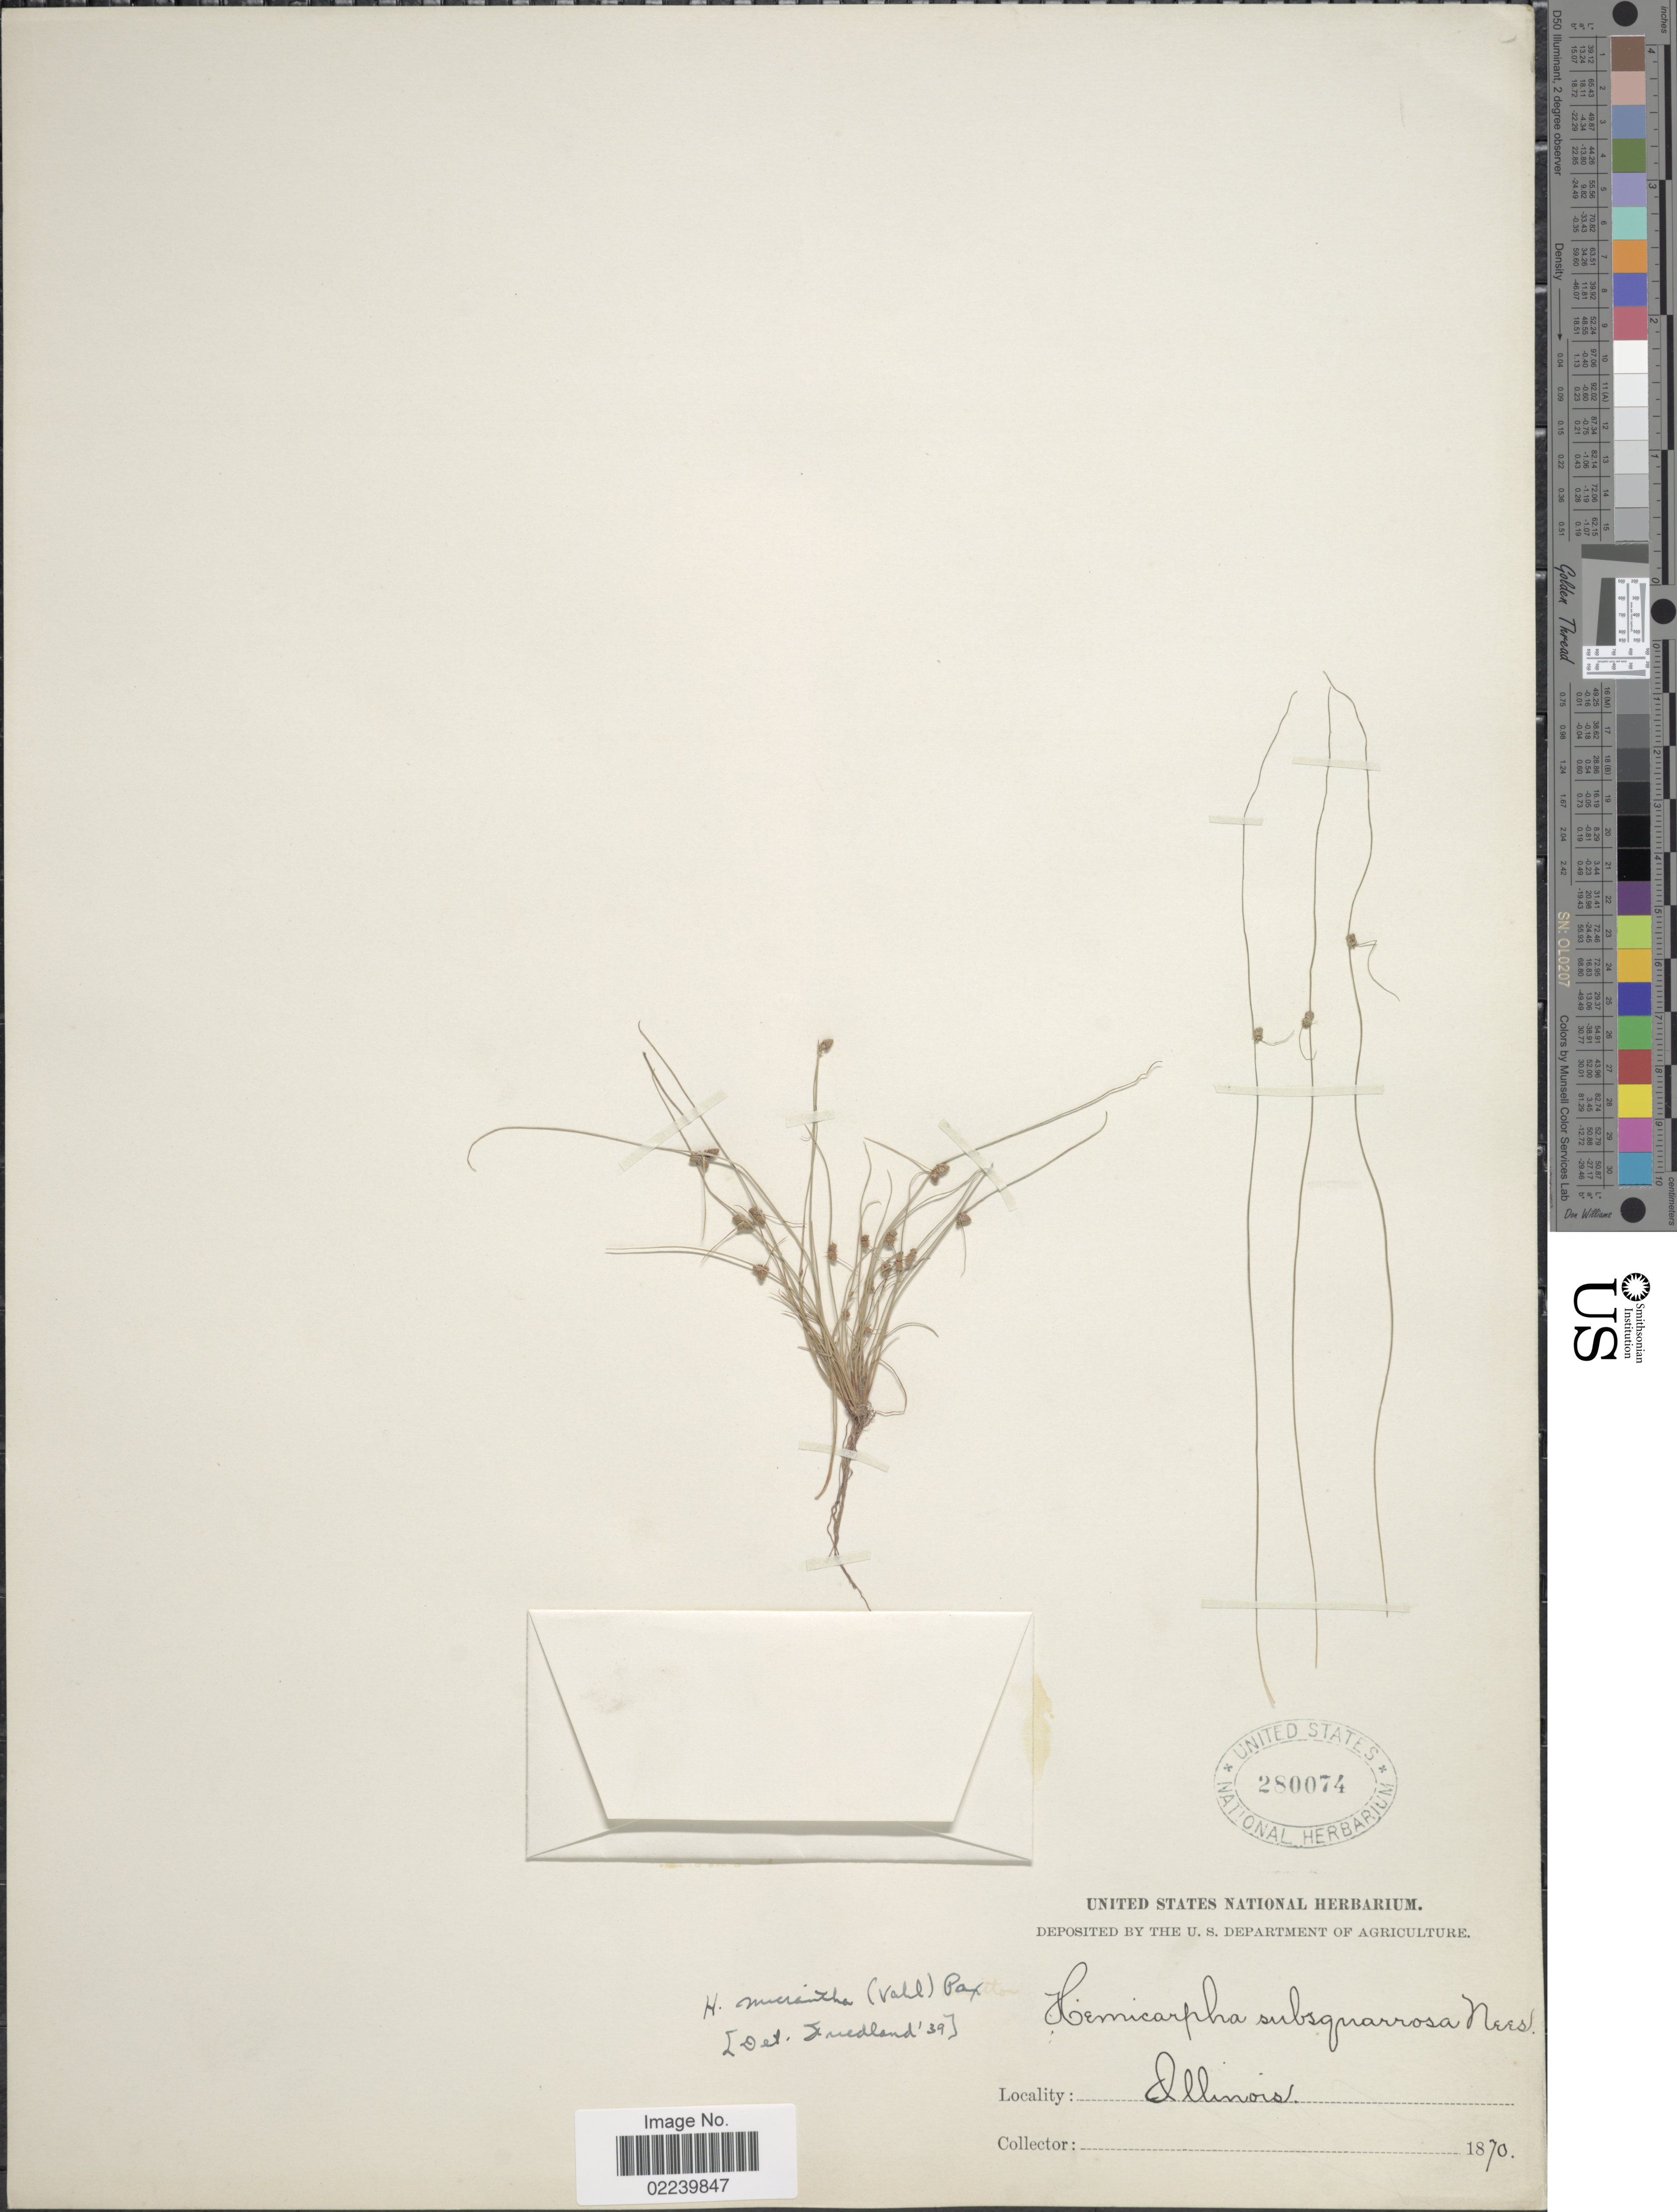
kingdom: Plantae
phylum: Tracheophyta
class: Liliopsida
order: Poales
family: Cyperaceae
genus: Cyperus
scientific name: Cyperus subsquarrosus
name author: (Muhl.) Bauters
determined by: Strong, Mark T., (BOT), Smithsonian Institution - National Museum of Natural History (UNITED STATES)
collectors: ex herb. United States National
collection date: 1870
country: United States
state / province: Illinois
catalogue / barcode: US 280074